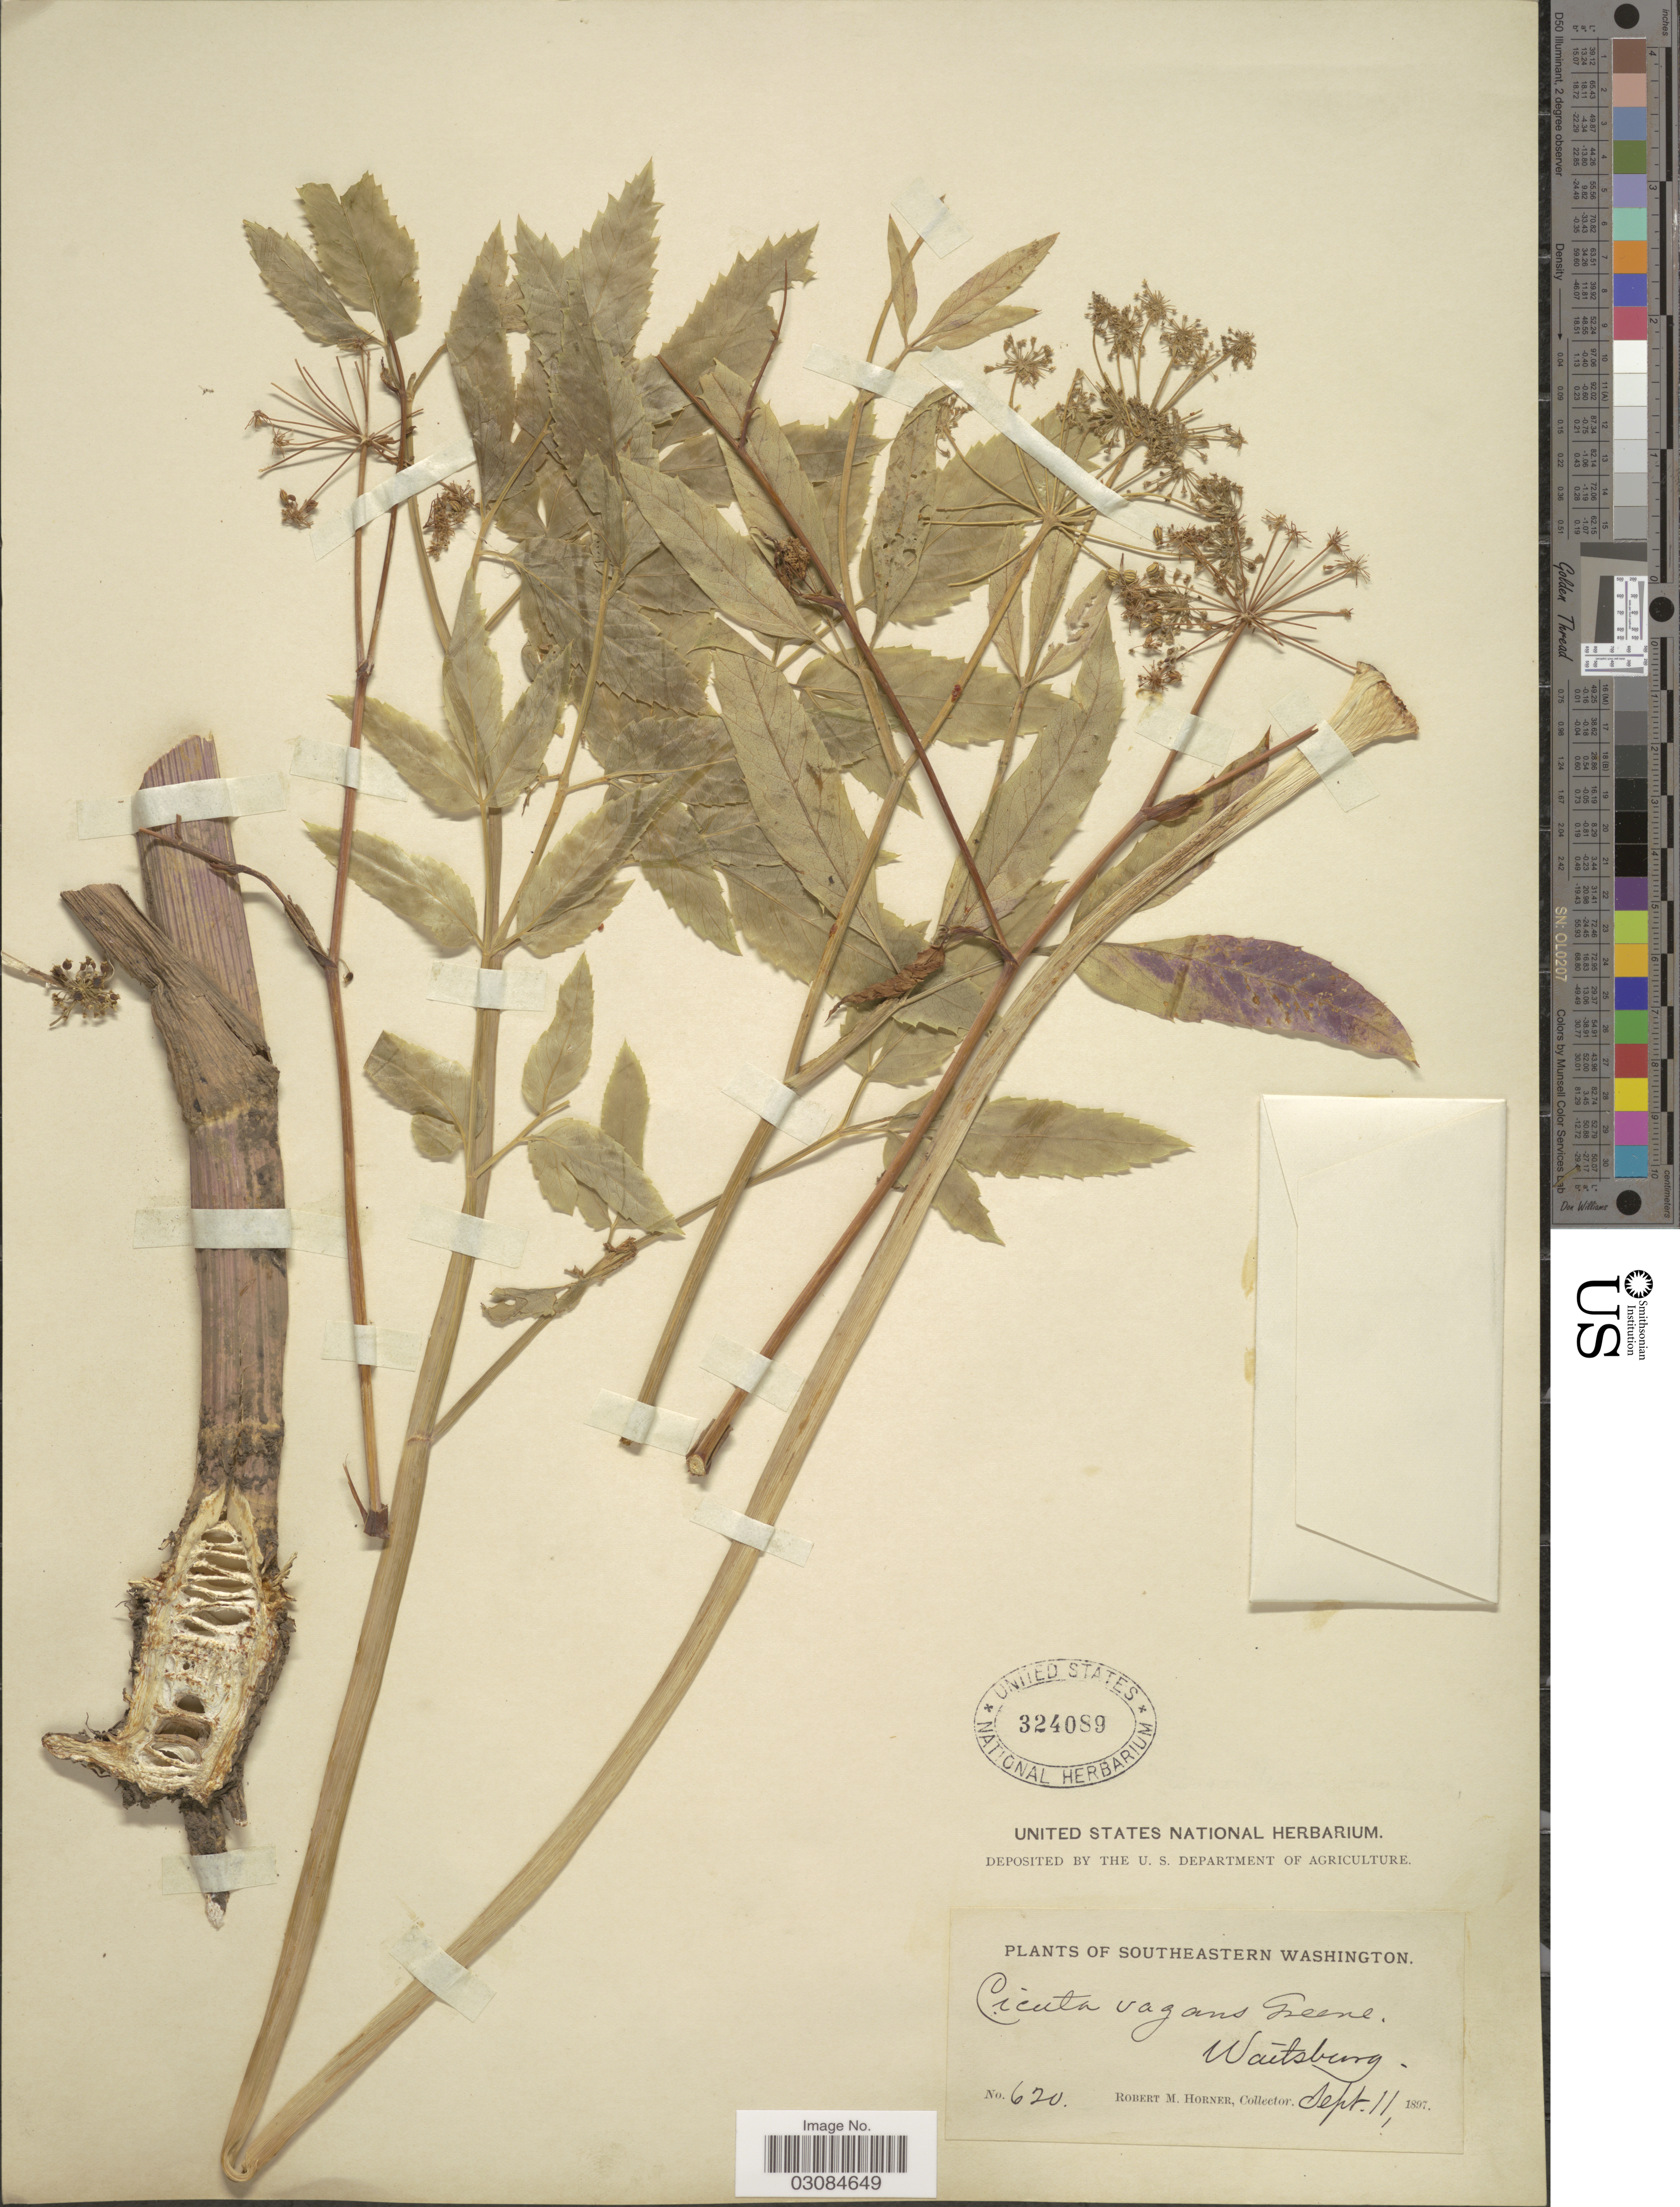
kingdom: Plantae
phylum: Tracheophyta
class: Magnoliopsida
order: Apiales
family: Apiaceae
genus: Cicuta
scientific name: Cicuta vagans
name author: Greene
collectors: R. Horner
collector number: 620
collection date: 1897-09-11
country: United States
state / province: Washington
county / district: Walla Walla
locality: Southeastern Washington. Waitsburg.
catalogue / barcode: US 324089